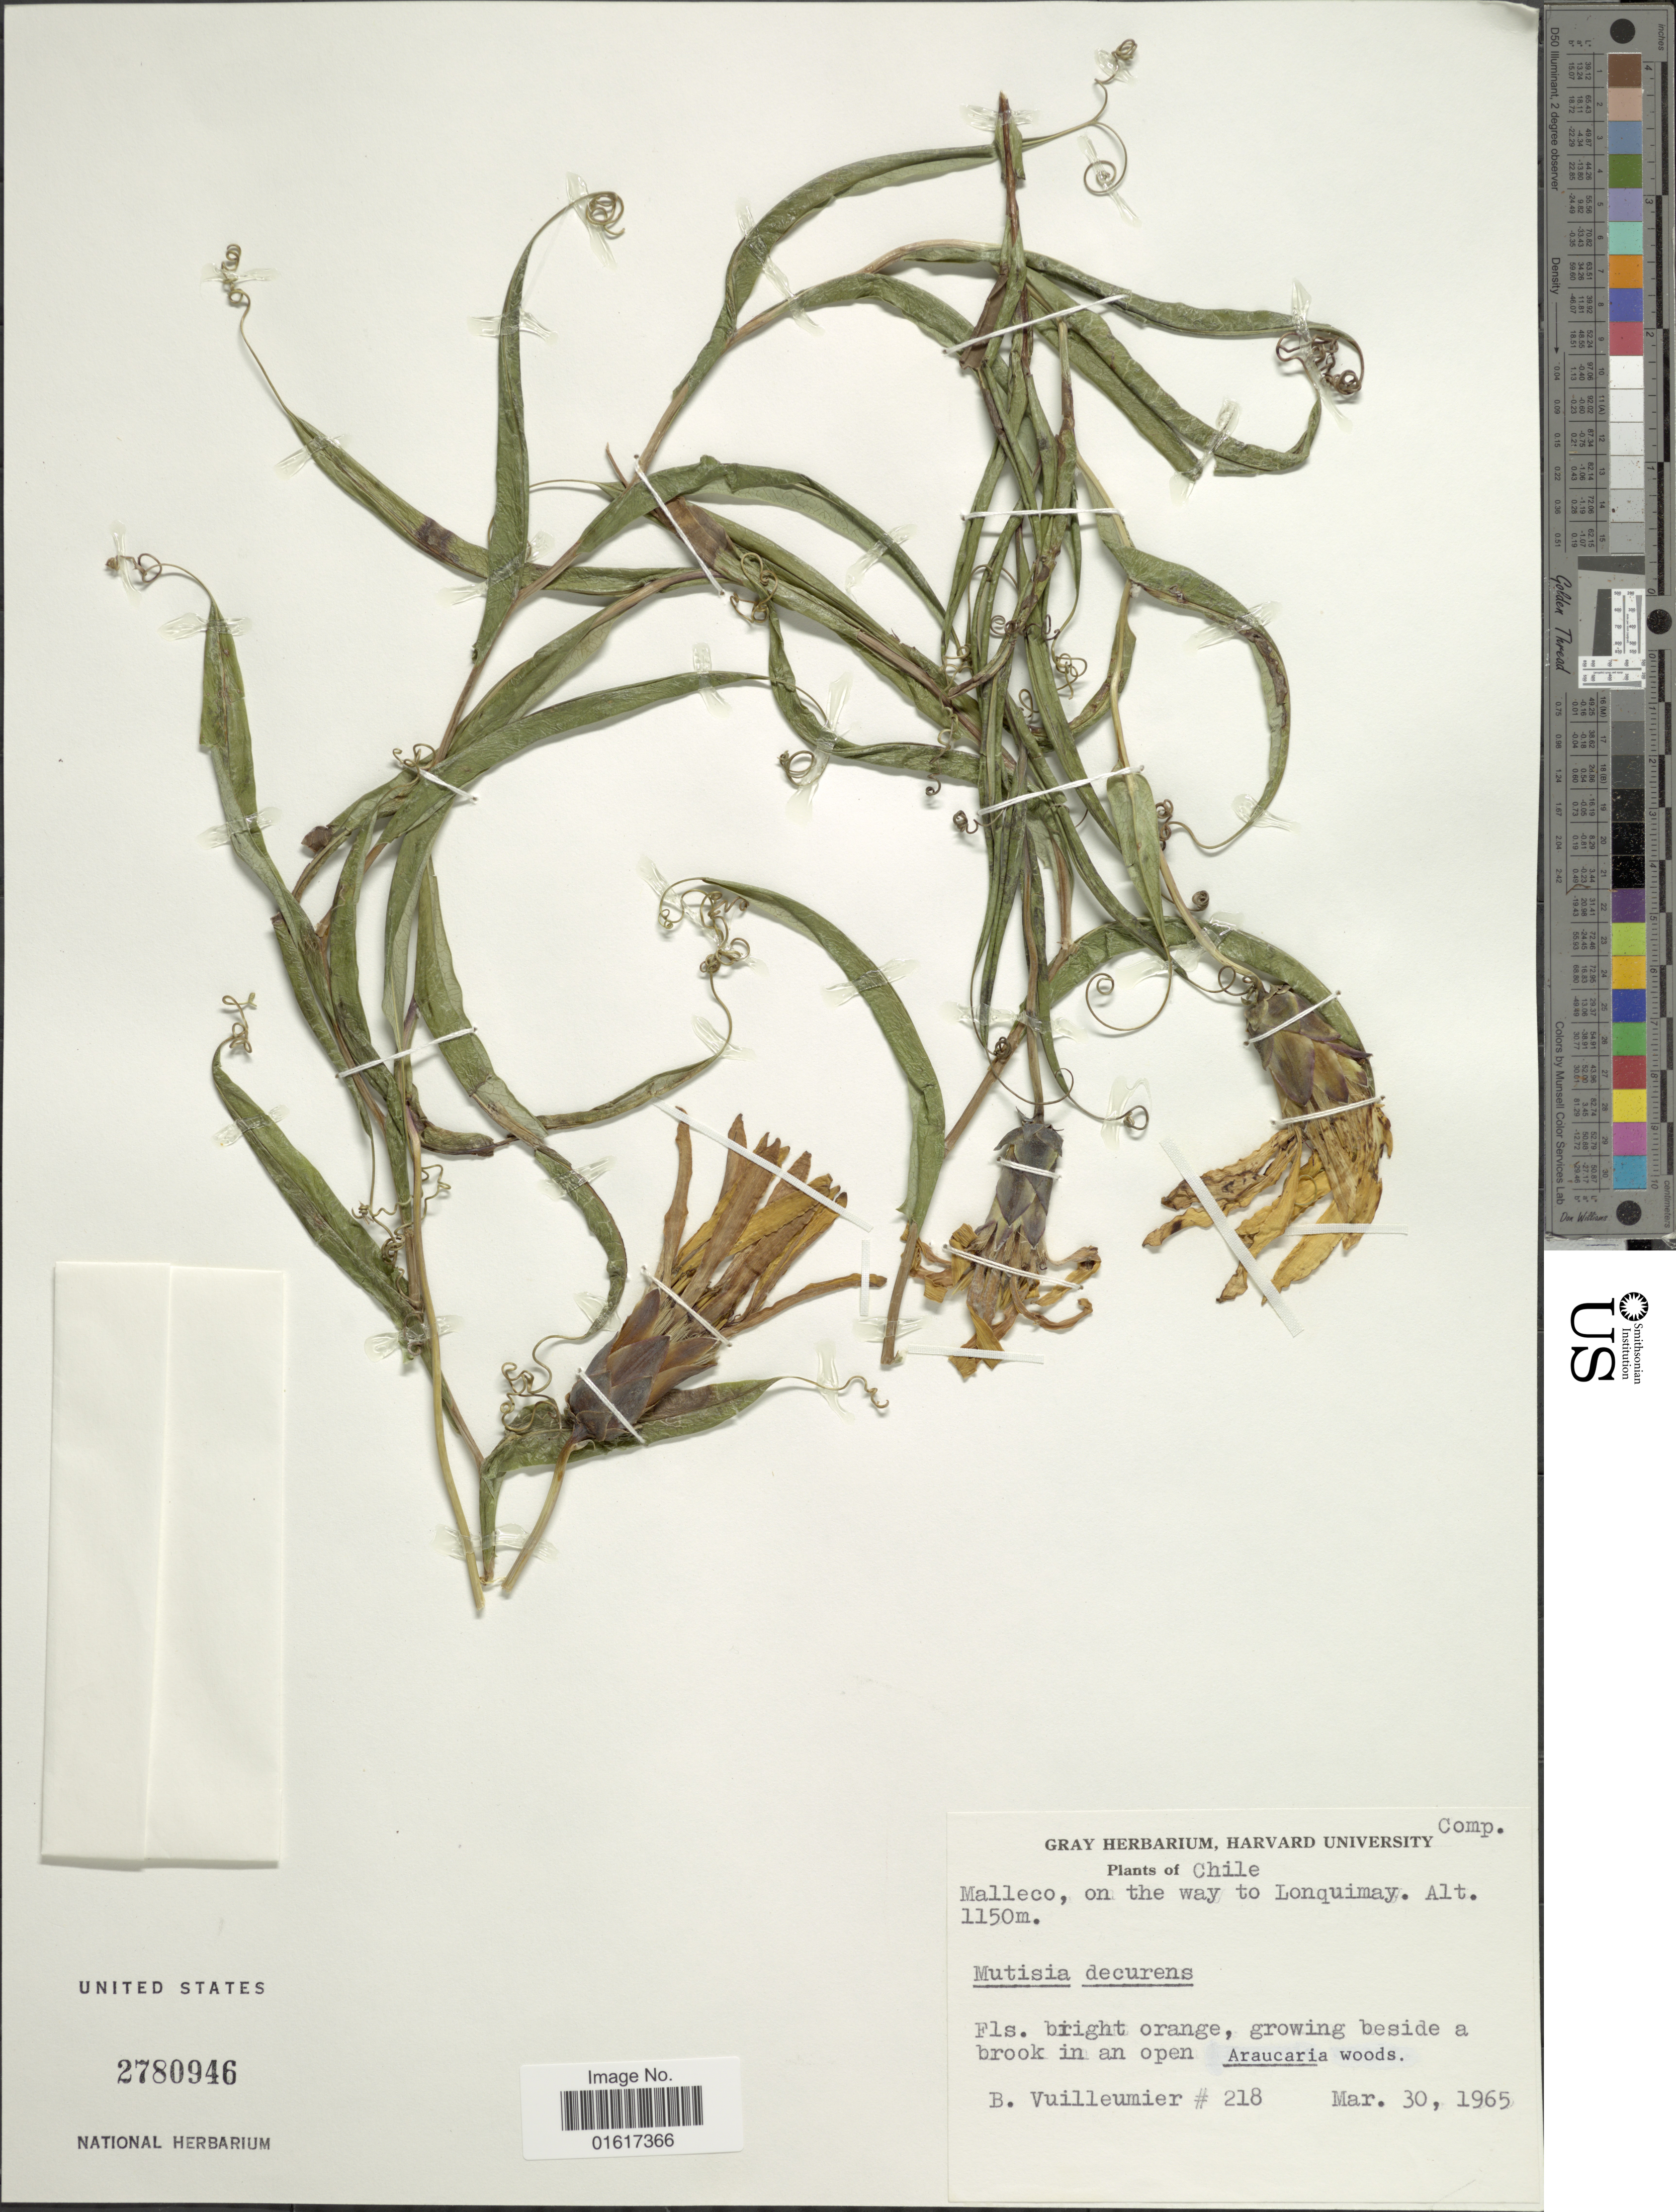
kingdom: Plantae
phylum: Tracheophyta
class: Magnoliopsida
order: Asterales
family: Asteraceae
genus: Mutisia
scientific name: Mutisia decurrens var. decurrens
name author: Cav.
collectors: B. Vuilleumier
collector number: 218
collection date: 1965-03-30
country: Chile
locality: Malleco, on the way to Lonquimay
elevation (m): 1150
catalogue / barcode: US 2780946